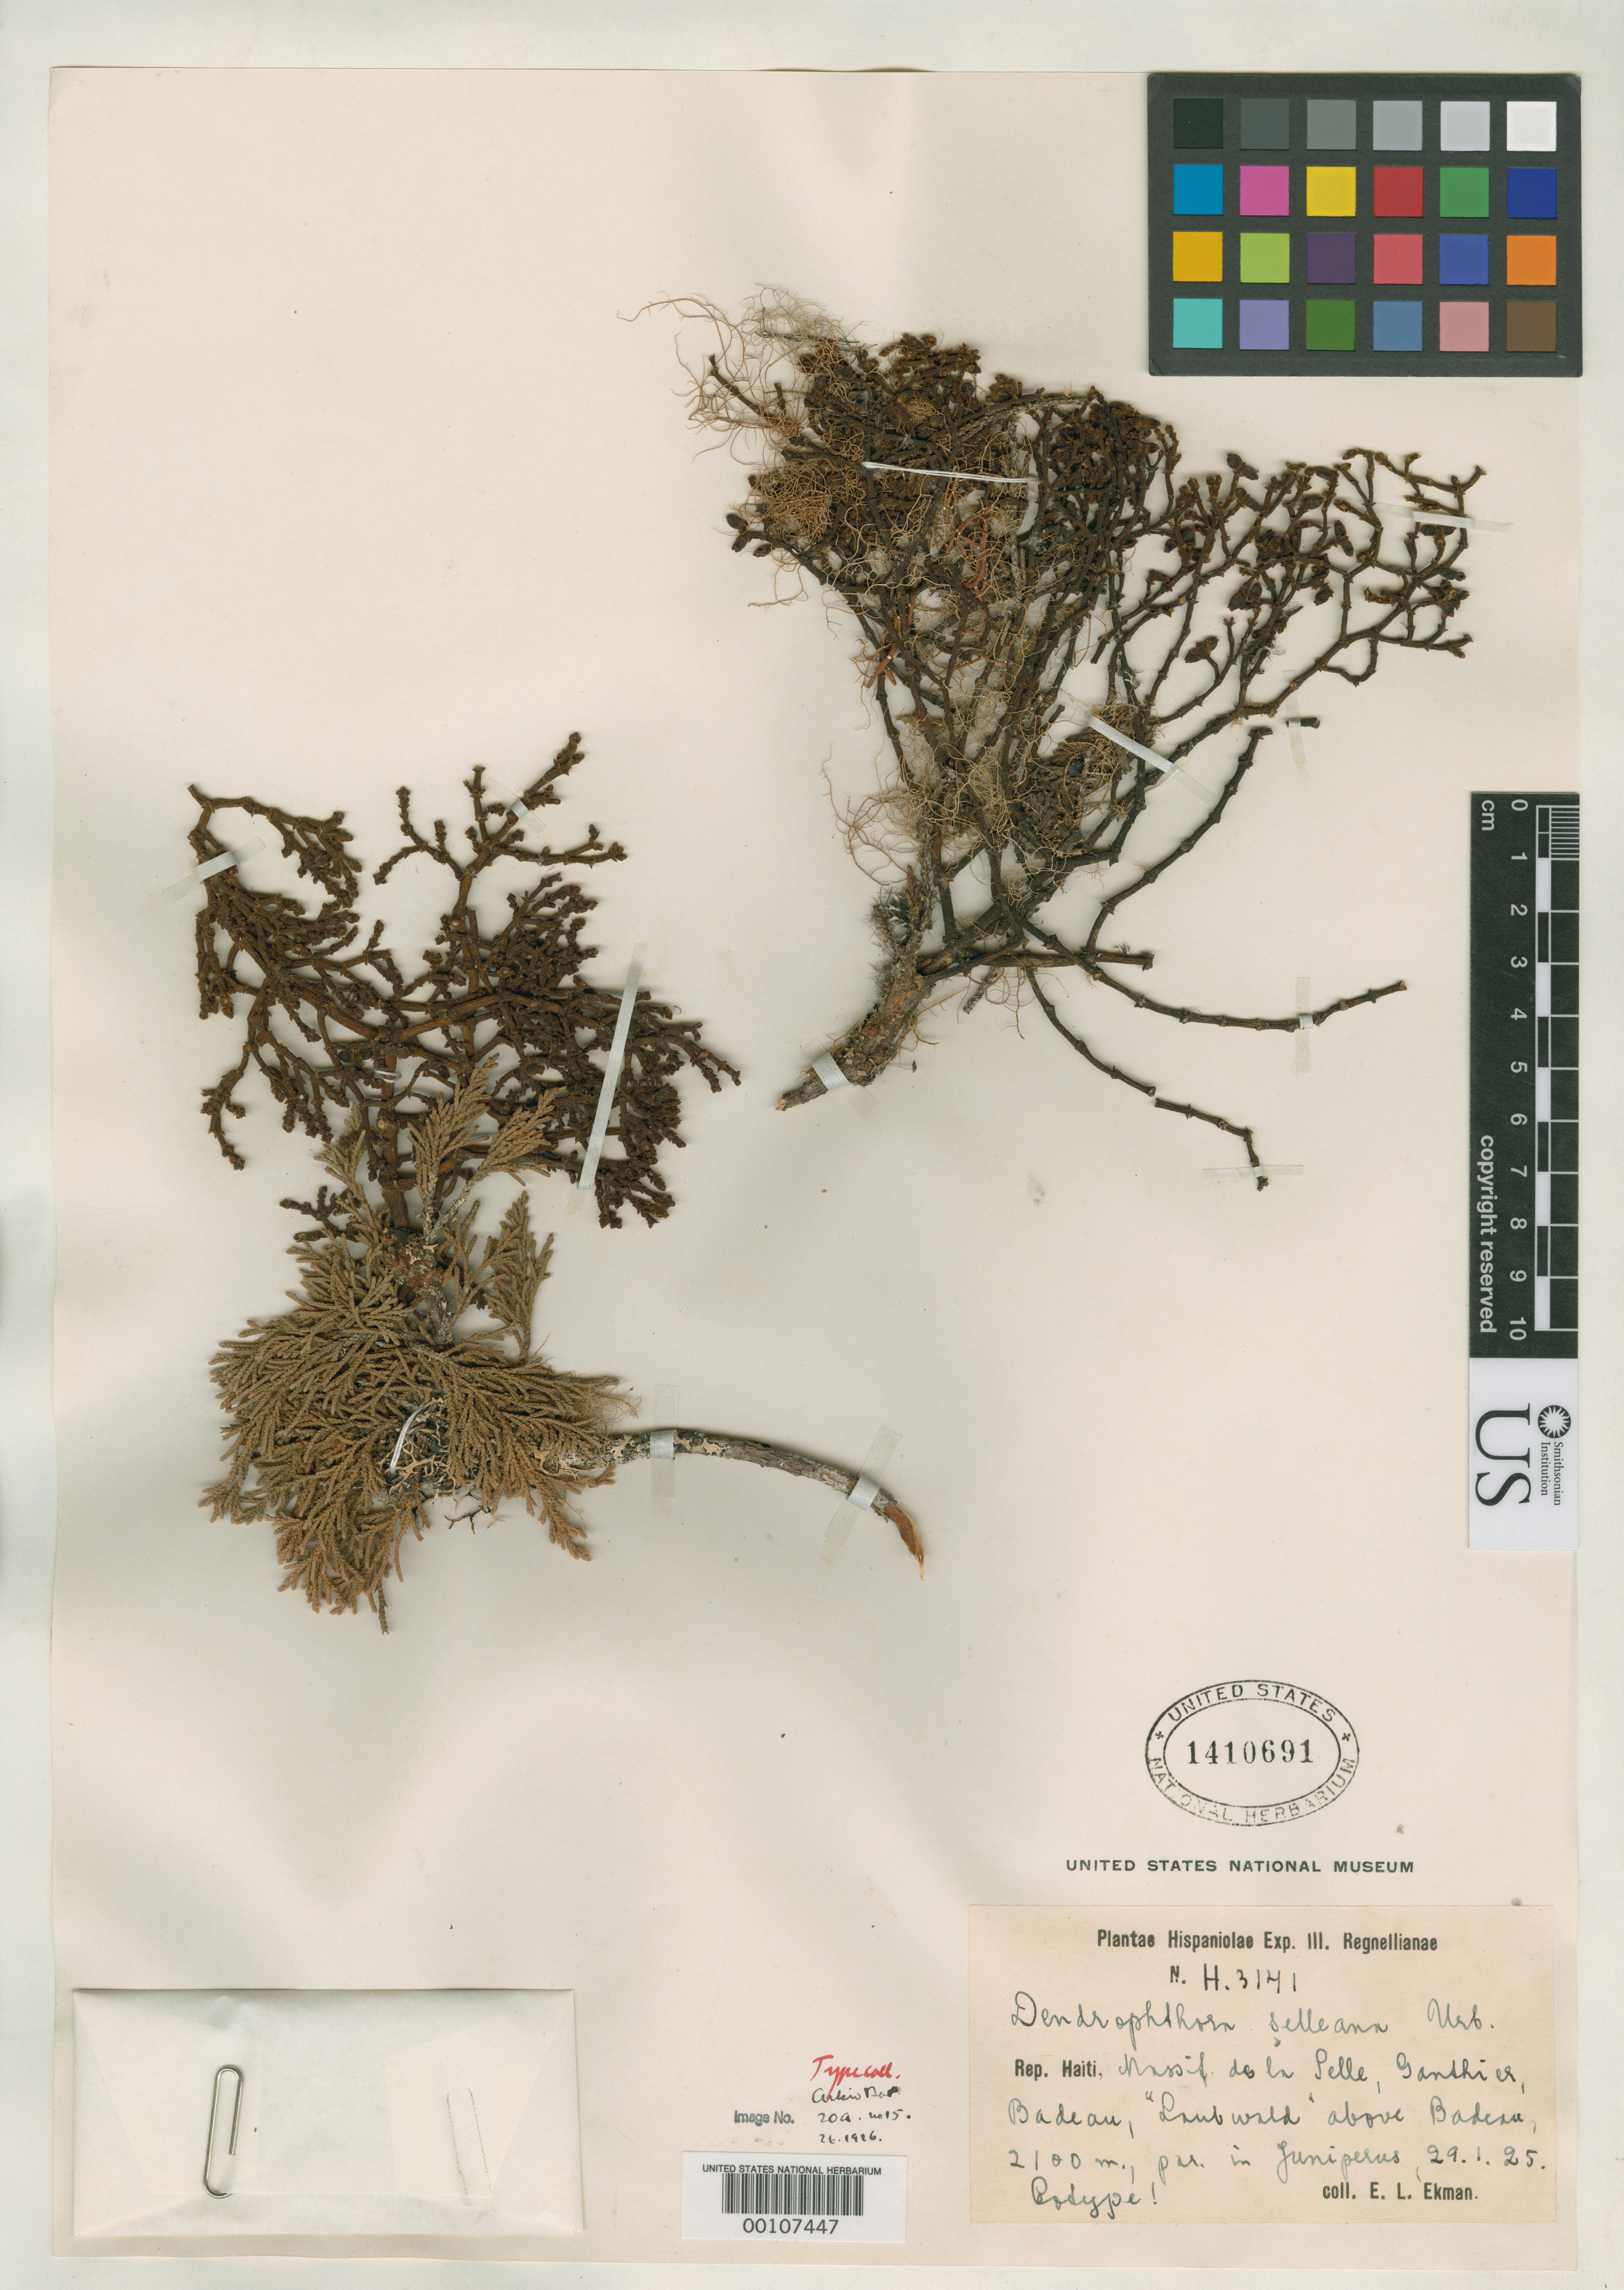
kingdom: Plantae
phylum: Tracheophyta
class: Magnoliopsida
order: Santalales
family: Viscaceae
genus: Dendrophthora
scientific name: Dendrophthora selleana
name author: Urb. & Ekman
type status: Isotype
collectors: E. L. Ekman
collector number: H 3141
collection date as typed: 29 Jan 1925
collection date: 1925-01-29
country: Haiti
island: Hispaniola Island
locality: Massif de La Selle, Ganthier, Badeau, "Lambswald" abobe Badeau.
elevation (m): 2100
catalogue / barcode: US 1410691